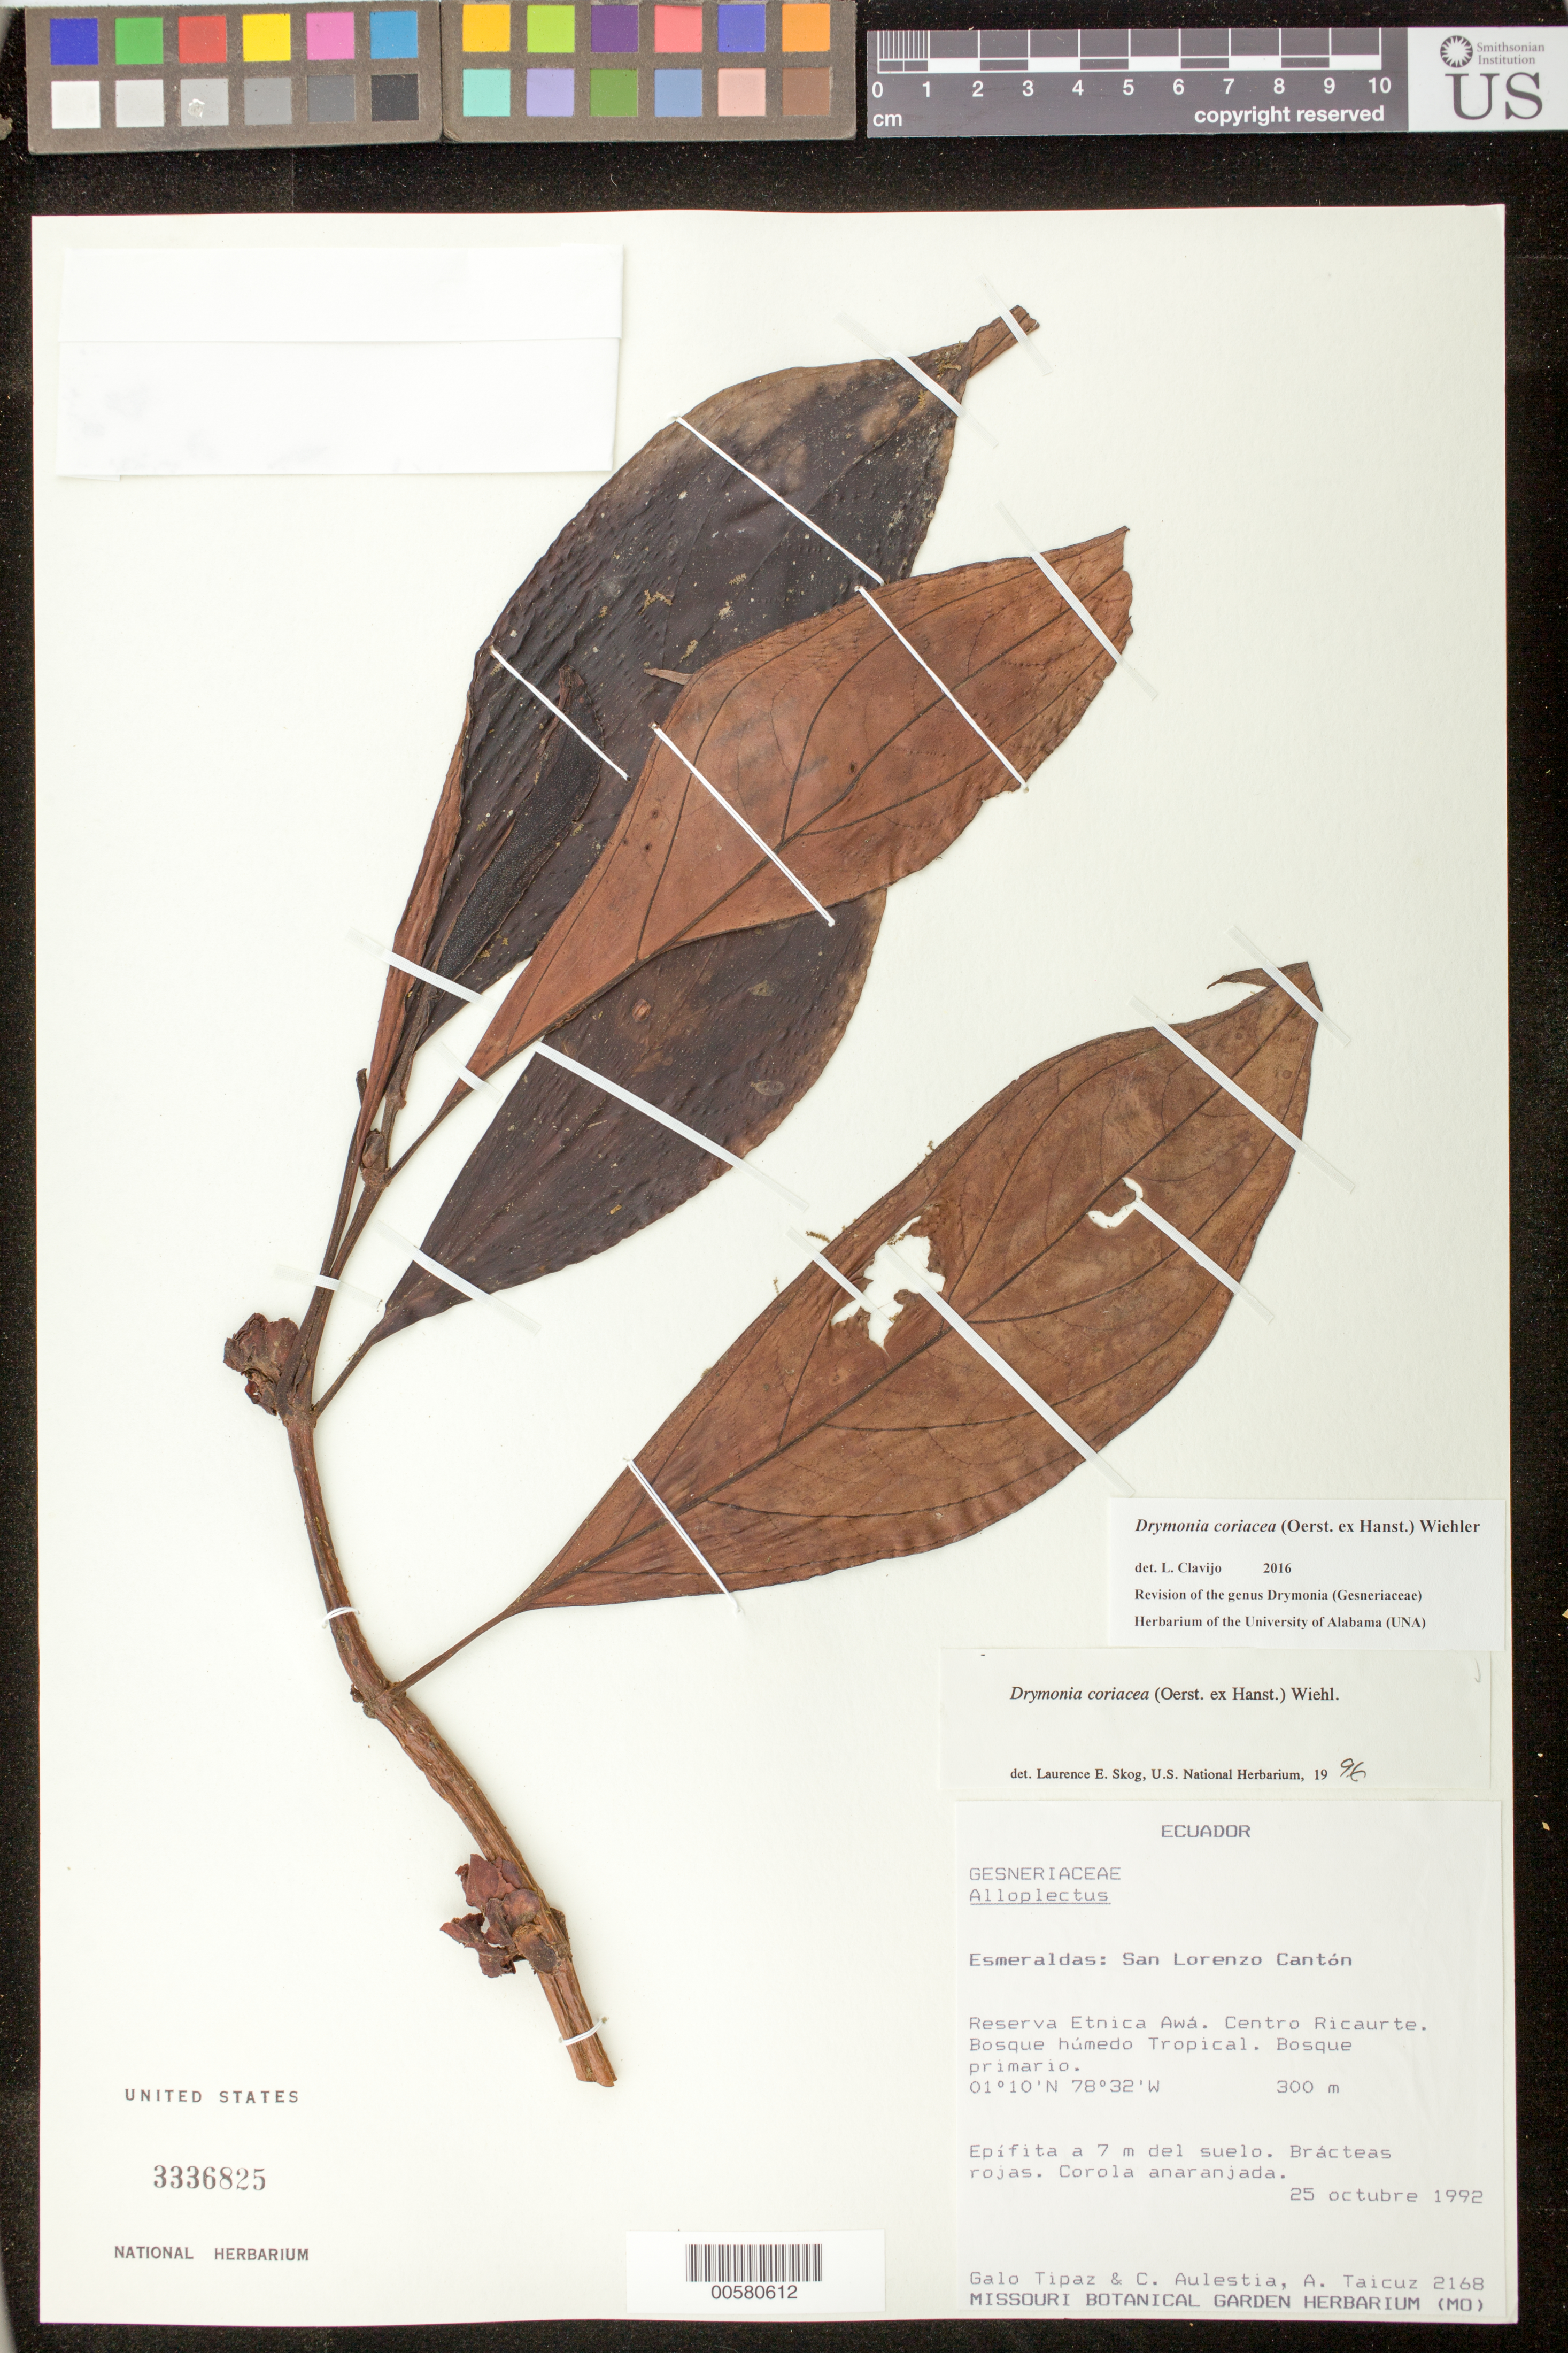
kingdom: Plantae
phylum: Tracheophyta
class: Magnoliopsida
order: Lamiales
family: Gesneriaceae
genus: Drymonia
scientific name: Drymonia coriacea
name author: (Oerst. ex Hanst.) Wiehler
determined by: Skog, Laurence E.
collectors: G. Tipaz, C. Aulestia & A. Taicuz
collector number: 2168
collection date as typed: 25 Oct 1992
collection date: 1992-10-25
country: Ecuador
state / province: Esmeraldas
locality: San Lorenzo Cantón: Reserva Etnica Awá, Centro Ricaurte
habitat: Bosque húmedo tropical; bosque primario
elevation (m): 300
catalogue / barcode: US 3336825